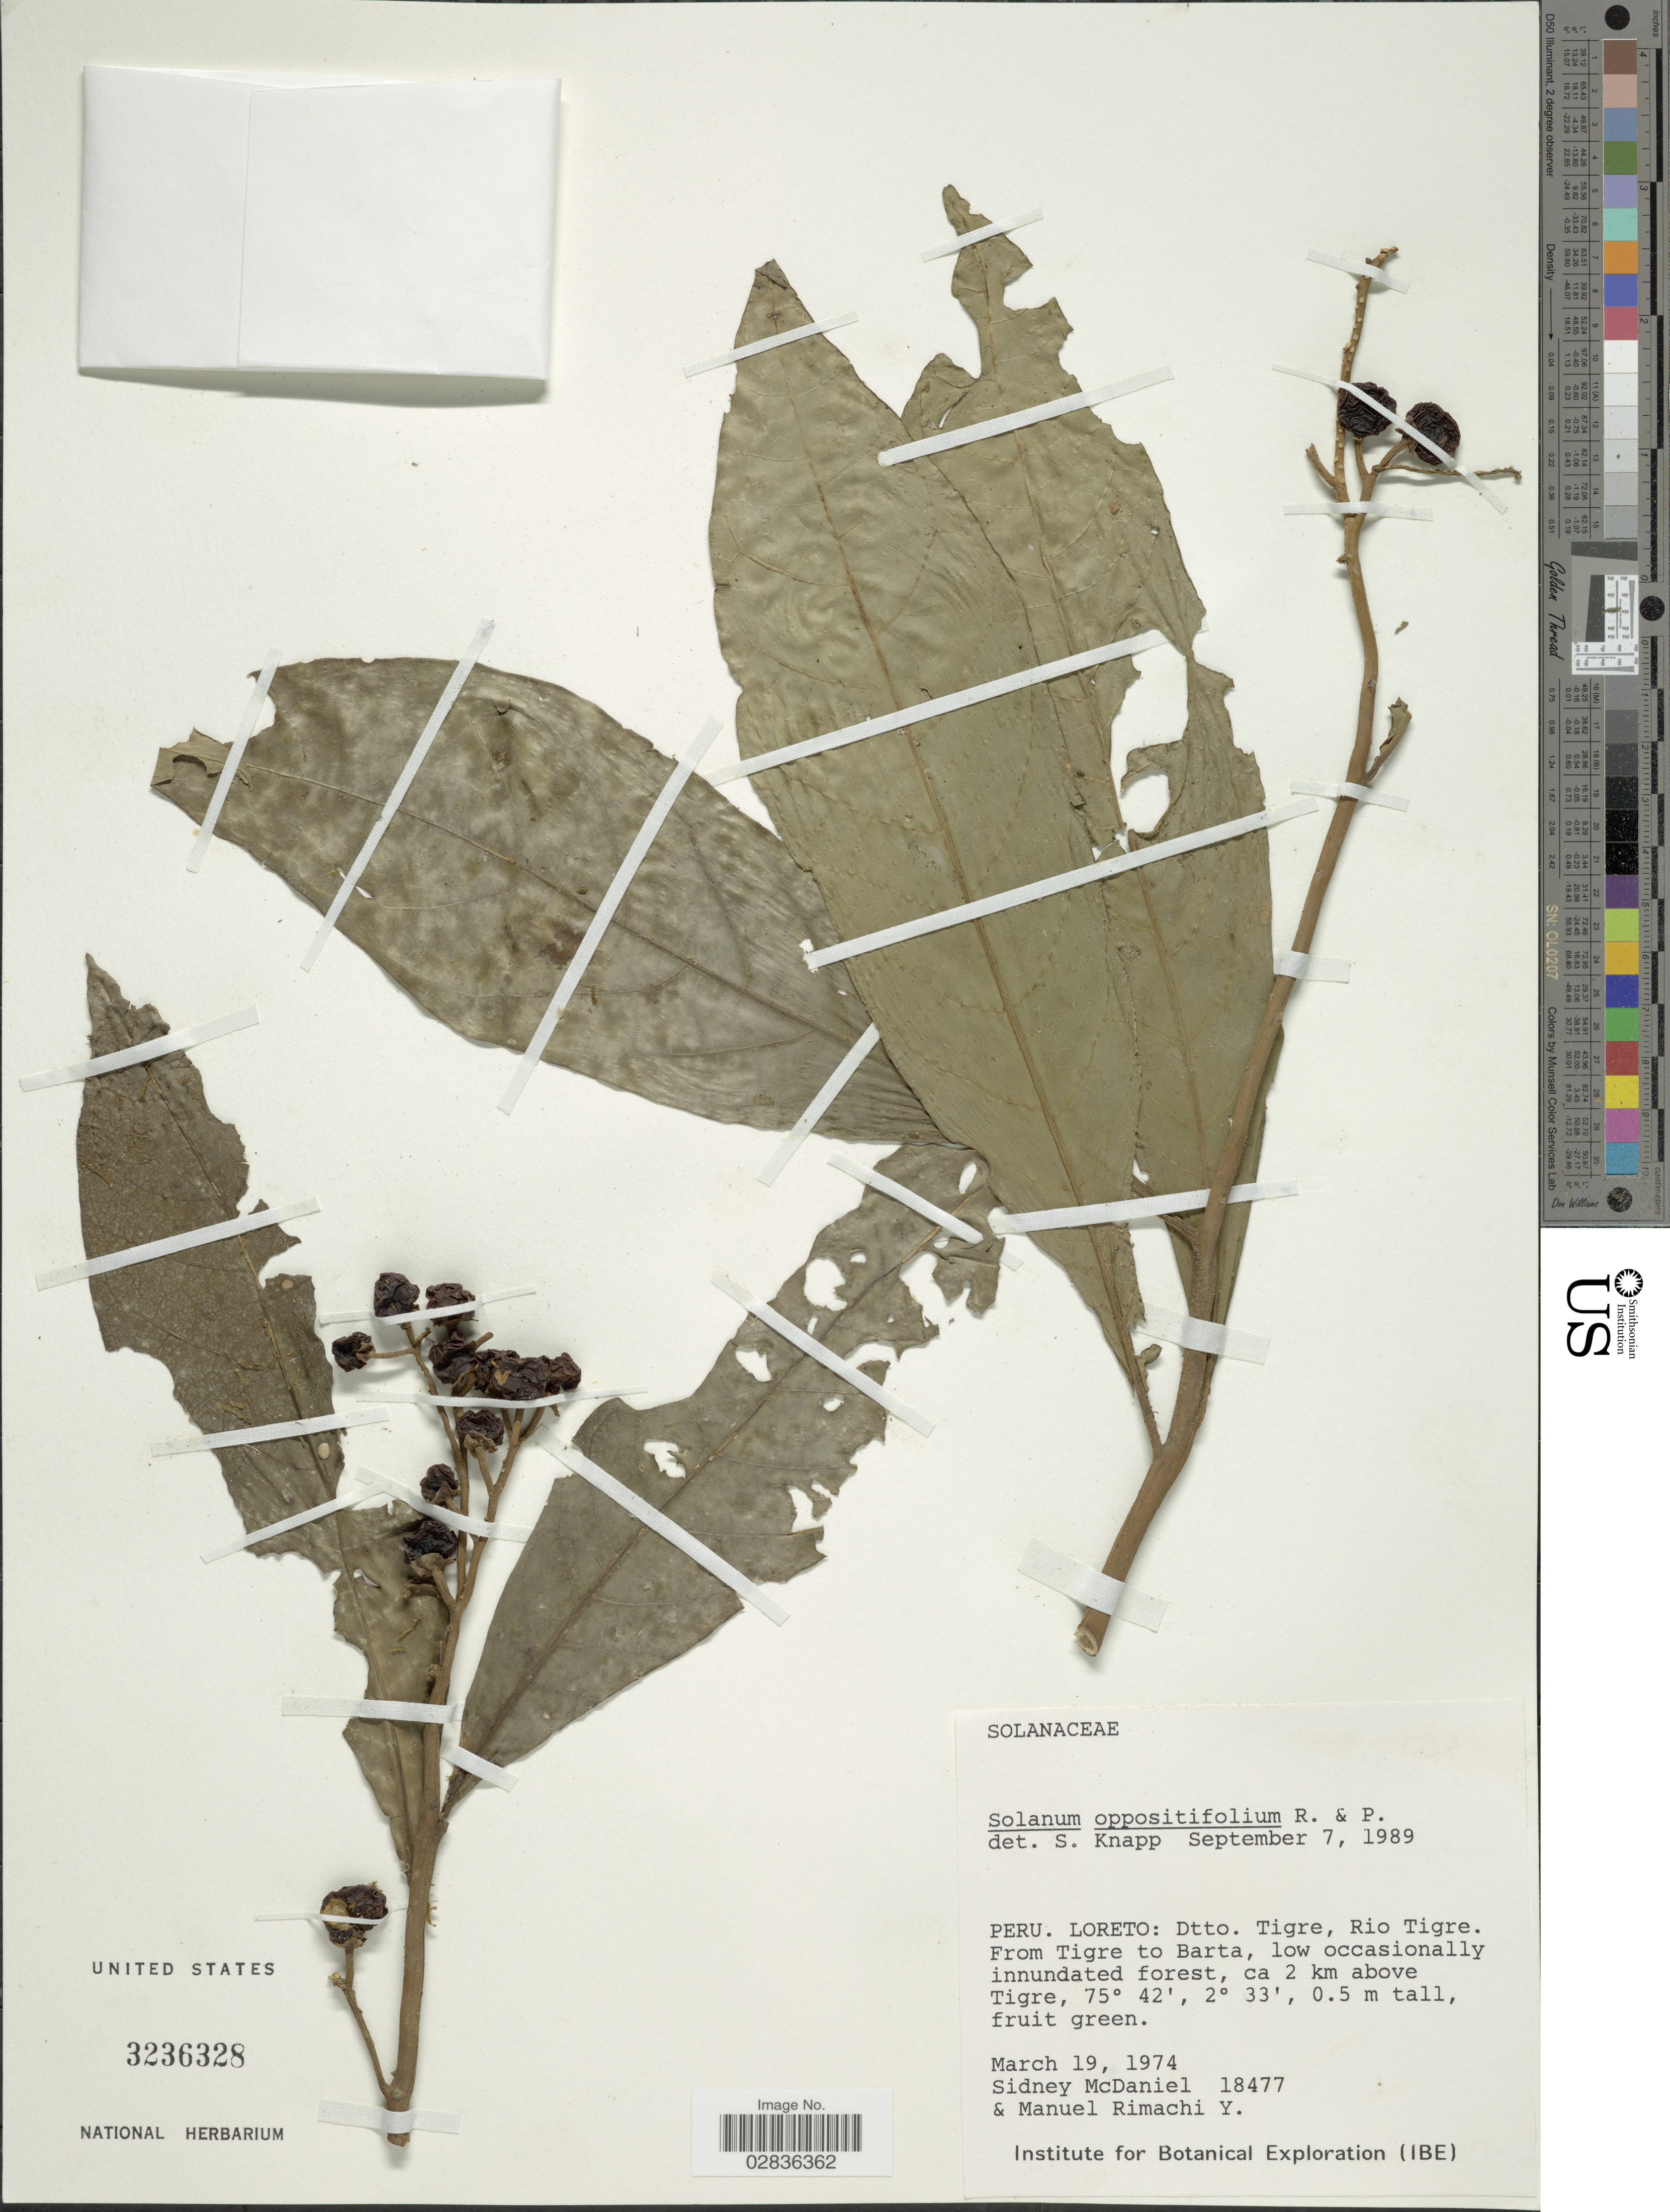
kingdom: Plantae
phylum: Tracheophyta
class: Magnoliopsida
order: Solanales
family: Solanaceae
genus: Solanum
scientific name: Solanum oppositifolium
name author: Ruiz & Pav.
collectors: S. McDaniel & M. Rimachi Y.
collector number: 18477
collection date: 1974-03-19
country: Peru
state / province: Loreto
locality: Loreto: Dtto. Tigre, Rio Tigre. From Tigre to Barta, ca 2 km above Tigre.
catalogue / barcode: US 3236328